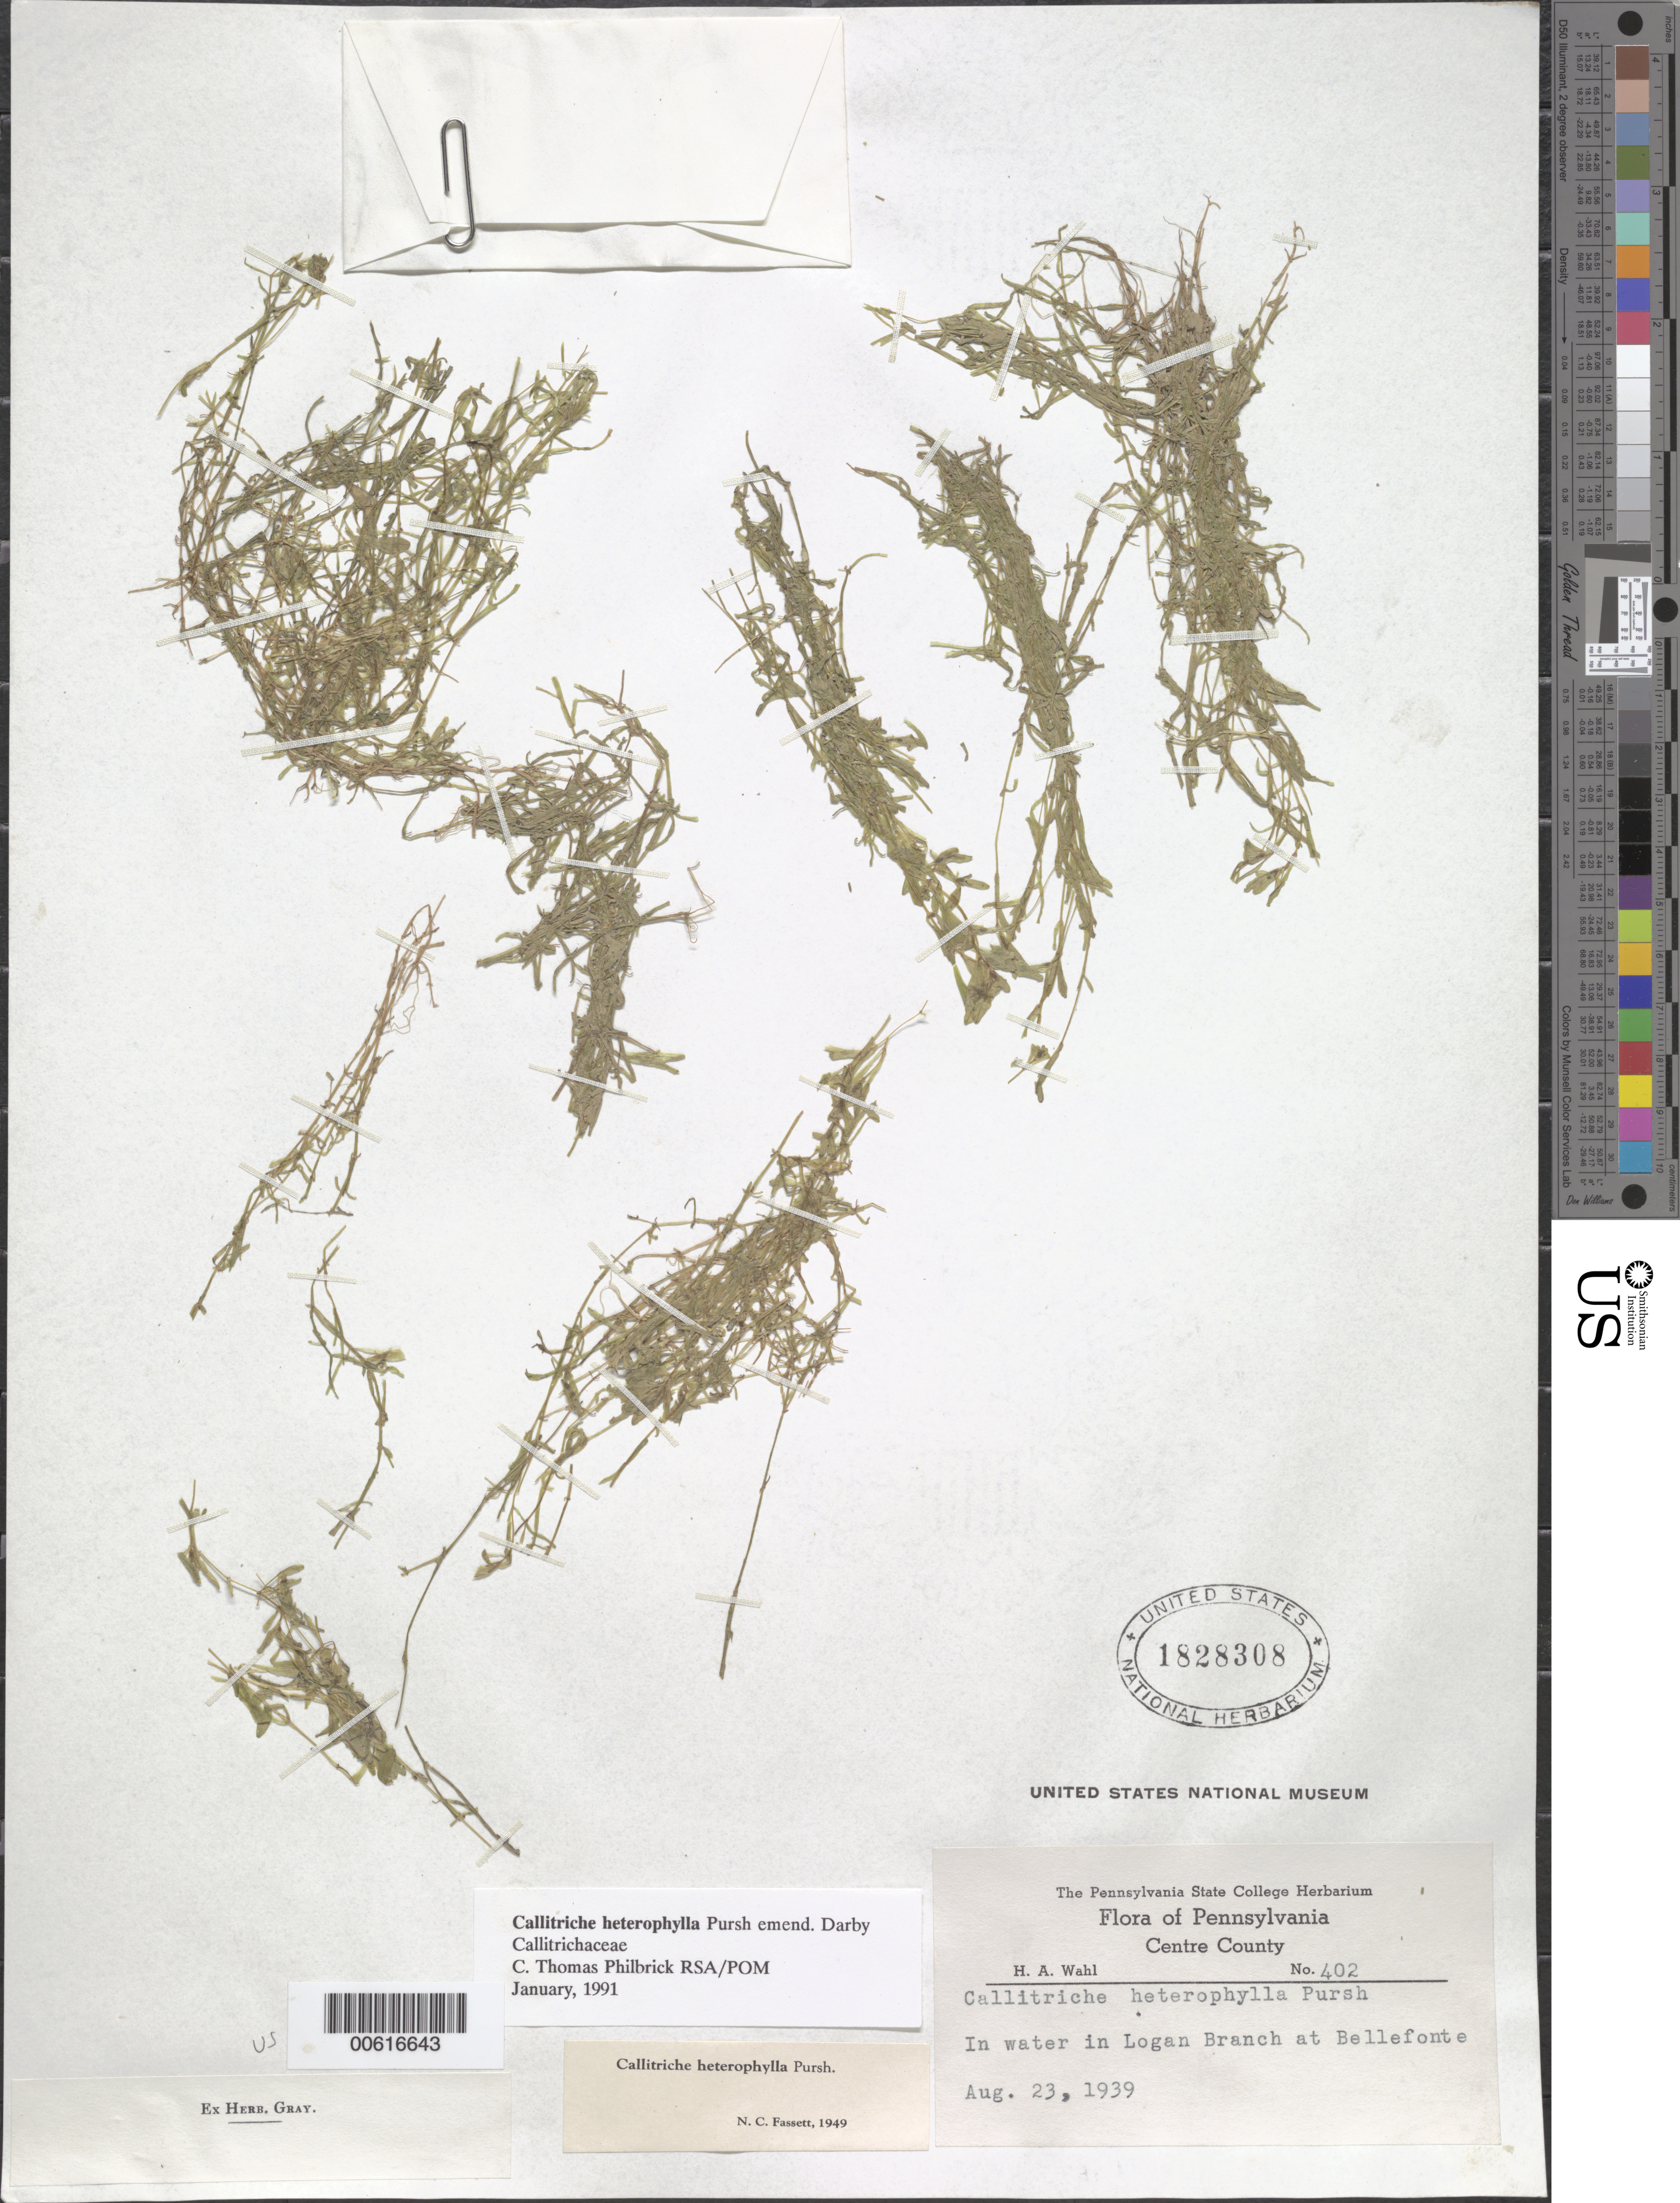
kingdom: Plantae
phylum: Tracheophyta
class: Magnoliopsida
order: Lamiales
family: Plantaginaceae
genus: Callitriche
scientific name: Callitriche heterophylla Pursh emend. Darby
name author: Pursh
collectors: H. A. Wahl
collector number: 402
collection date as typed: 23 Aug 1939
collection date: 1939-08-23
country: United States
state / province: Pennsylvania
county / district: Centre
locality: Logan Branch at Bellefonte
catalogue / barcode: US 1828308